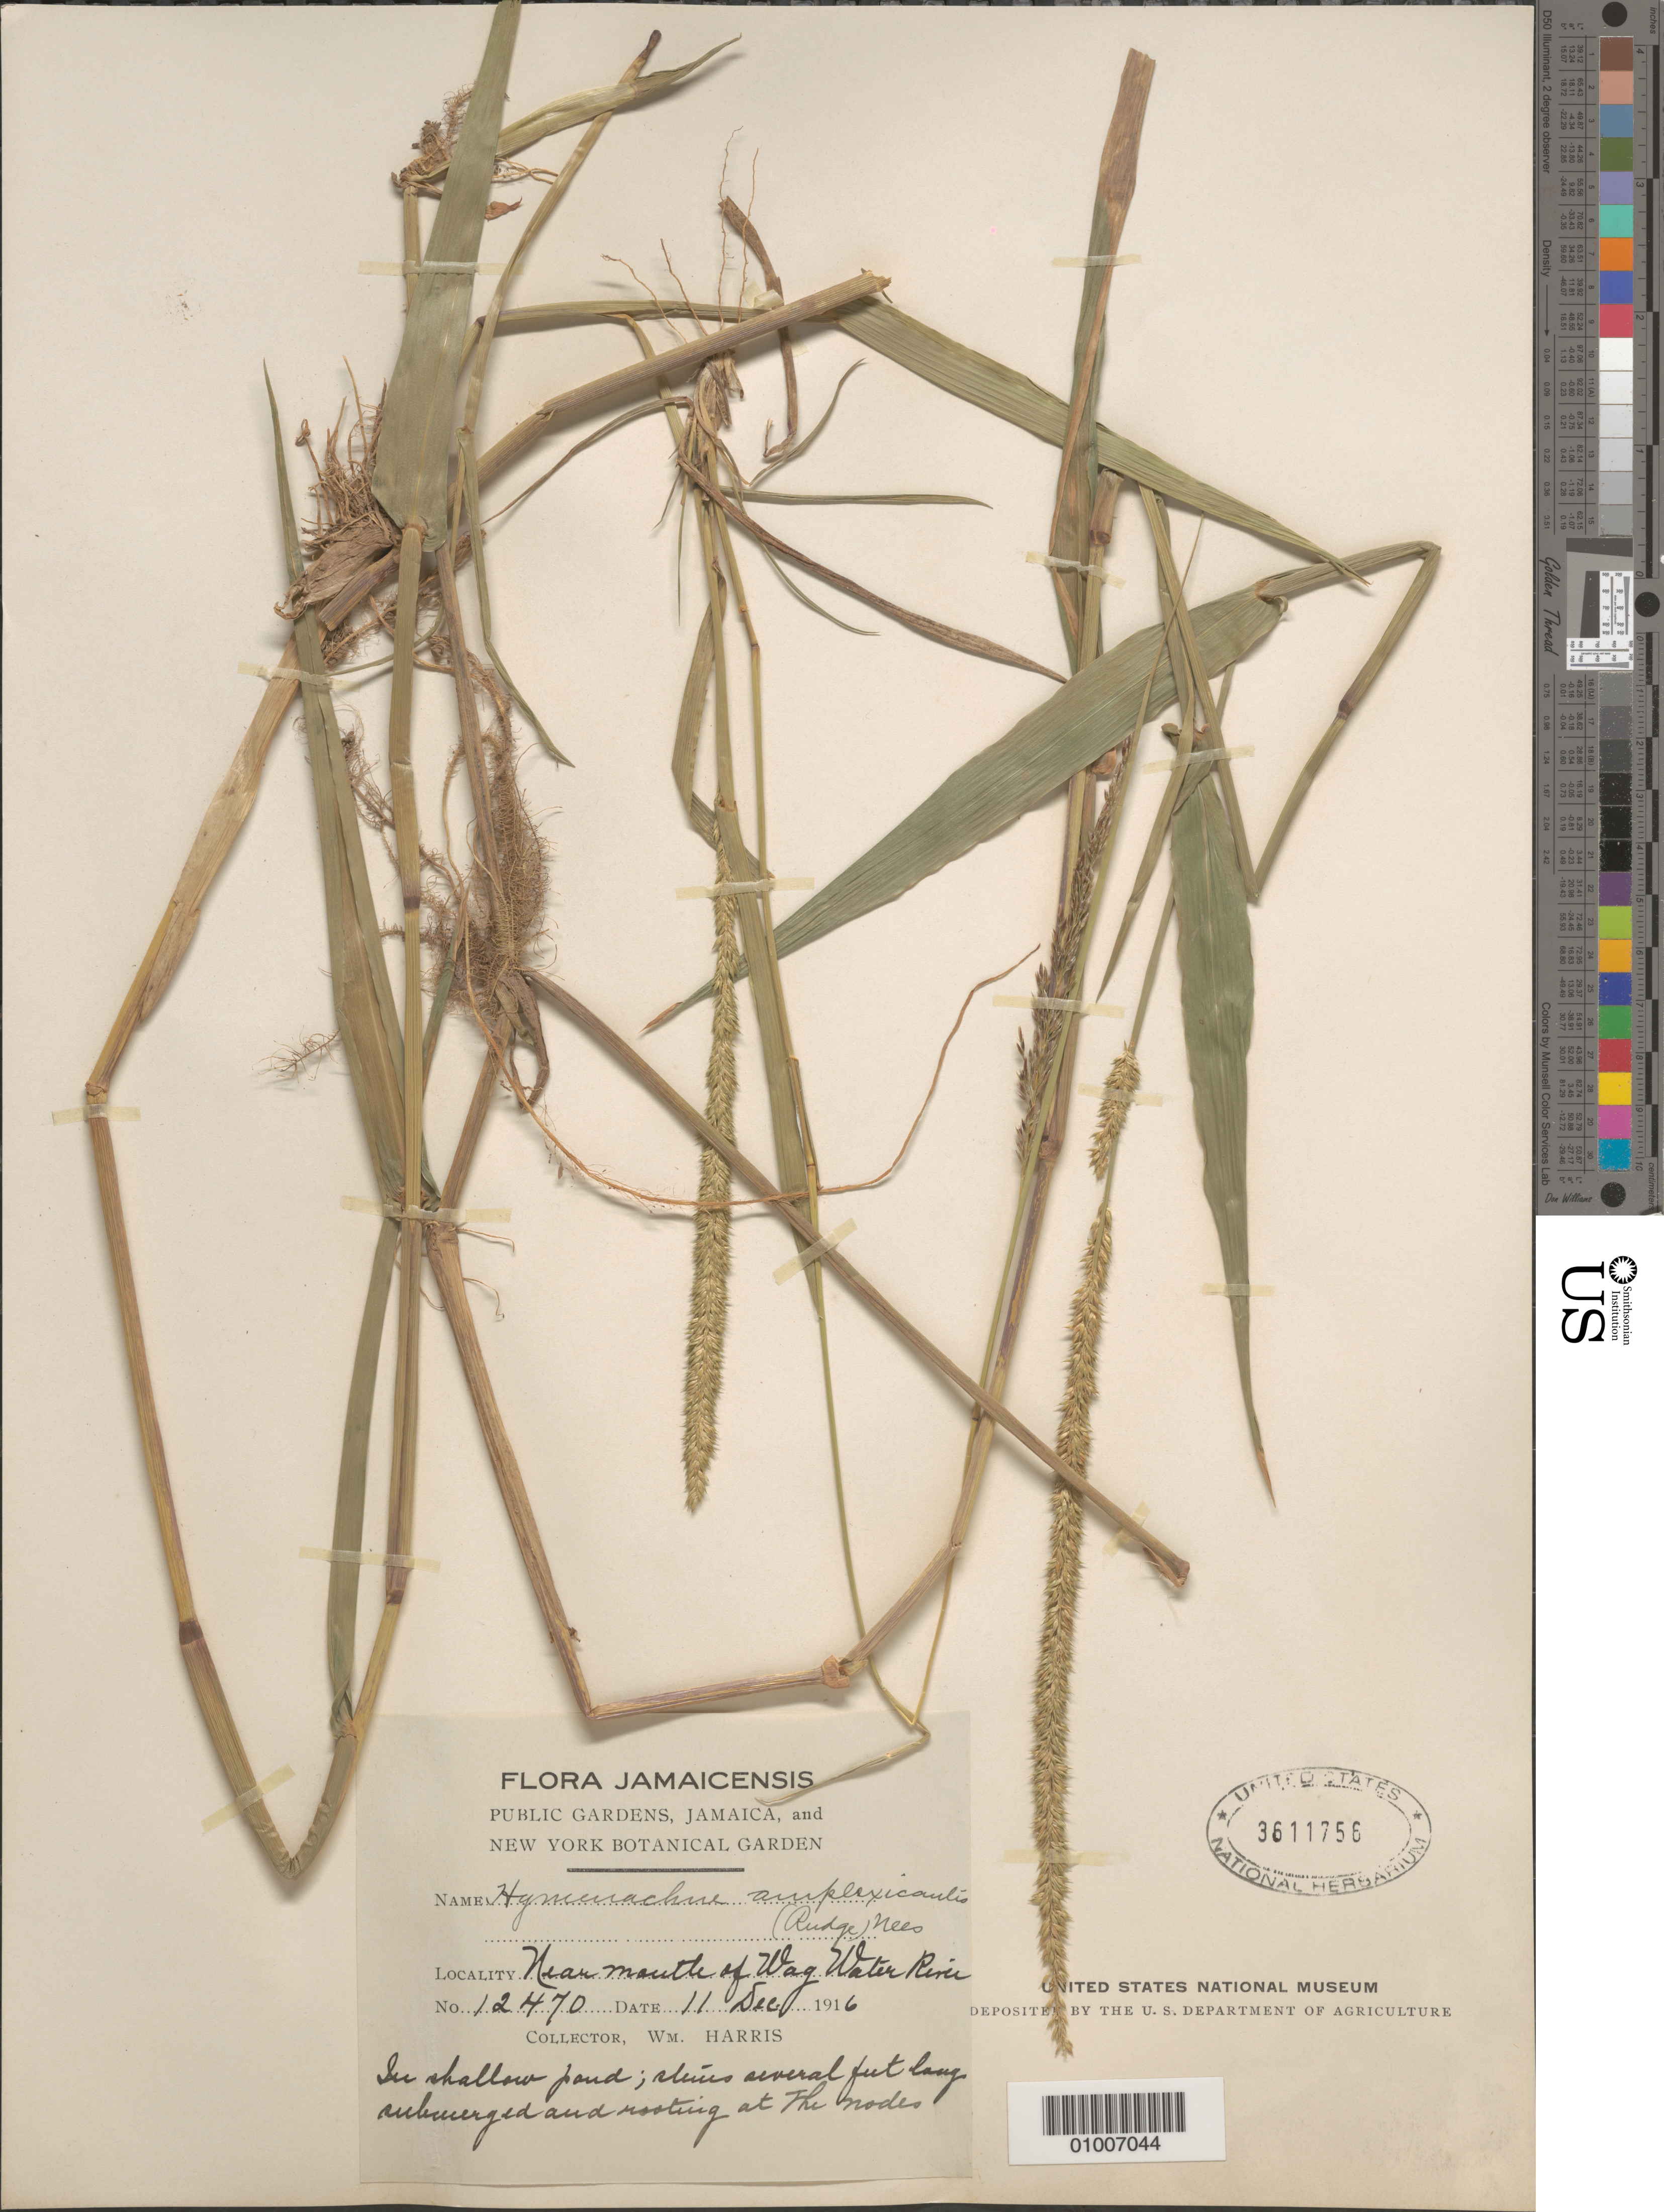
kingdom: Plantae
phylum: Tracheophyta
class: Liliopsida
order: Poales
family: Poaceae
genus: Hymenachne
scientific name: Hymenachne amplexicaulis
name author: (Rudge) Nees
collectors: W. Harris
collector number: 12470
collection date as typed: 11 Dec 1916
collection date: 1916-12-11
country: Jamaica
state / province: Saint Mary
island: Jamaica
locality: Near mouth of Wag Water river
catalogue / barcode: US 3611756